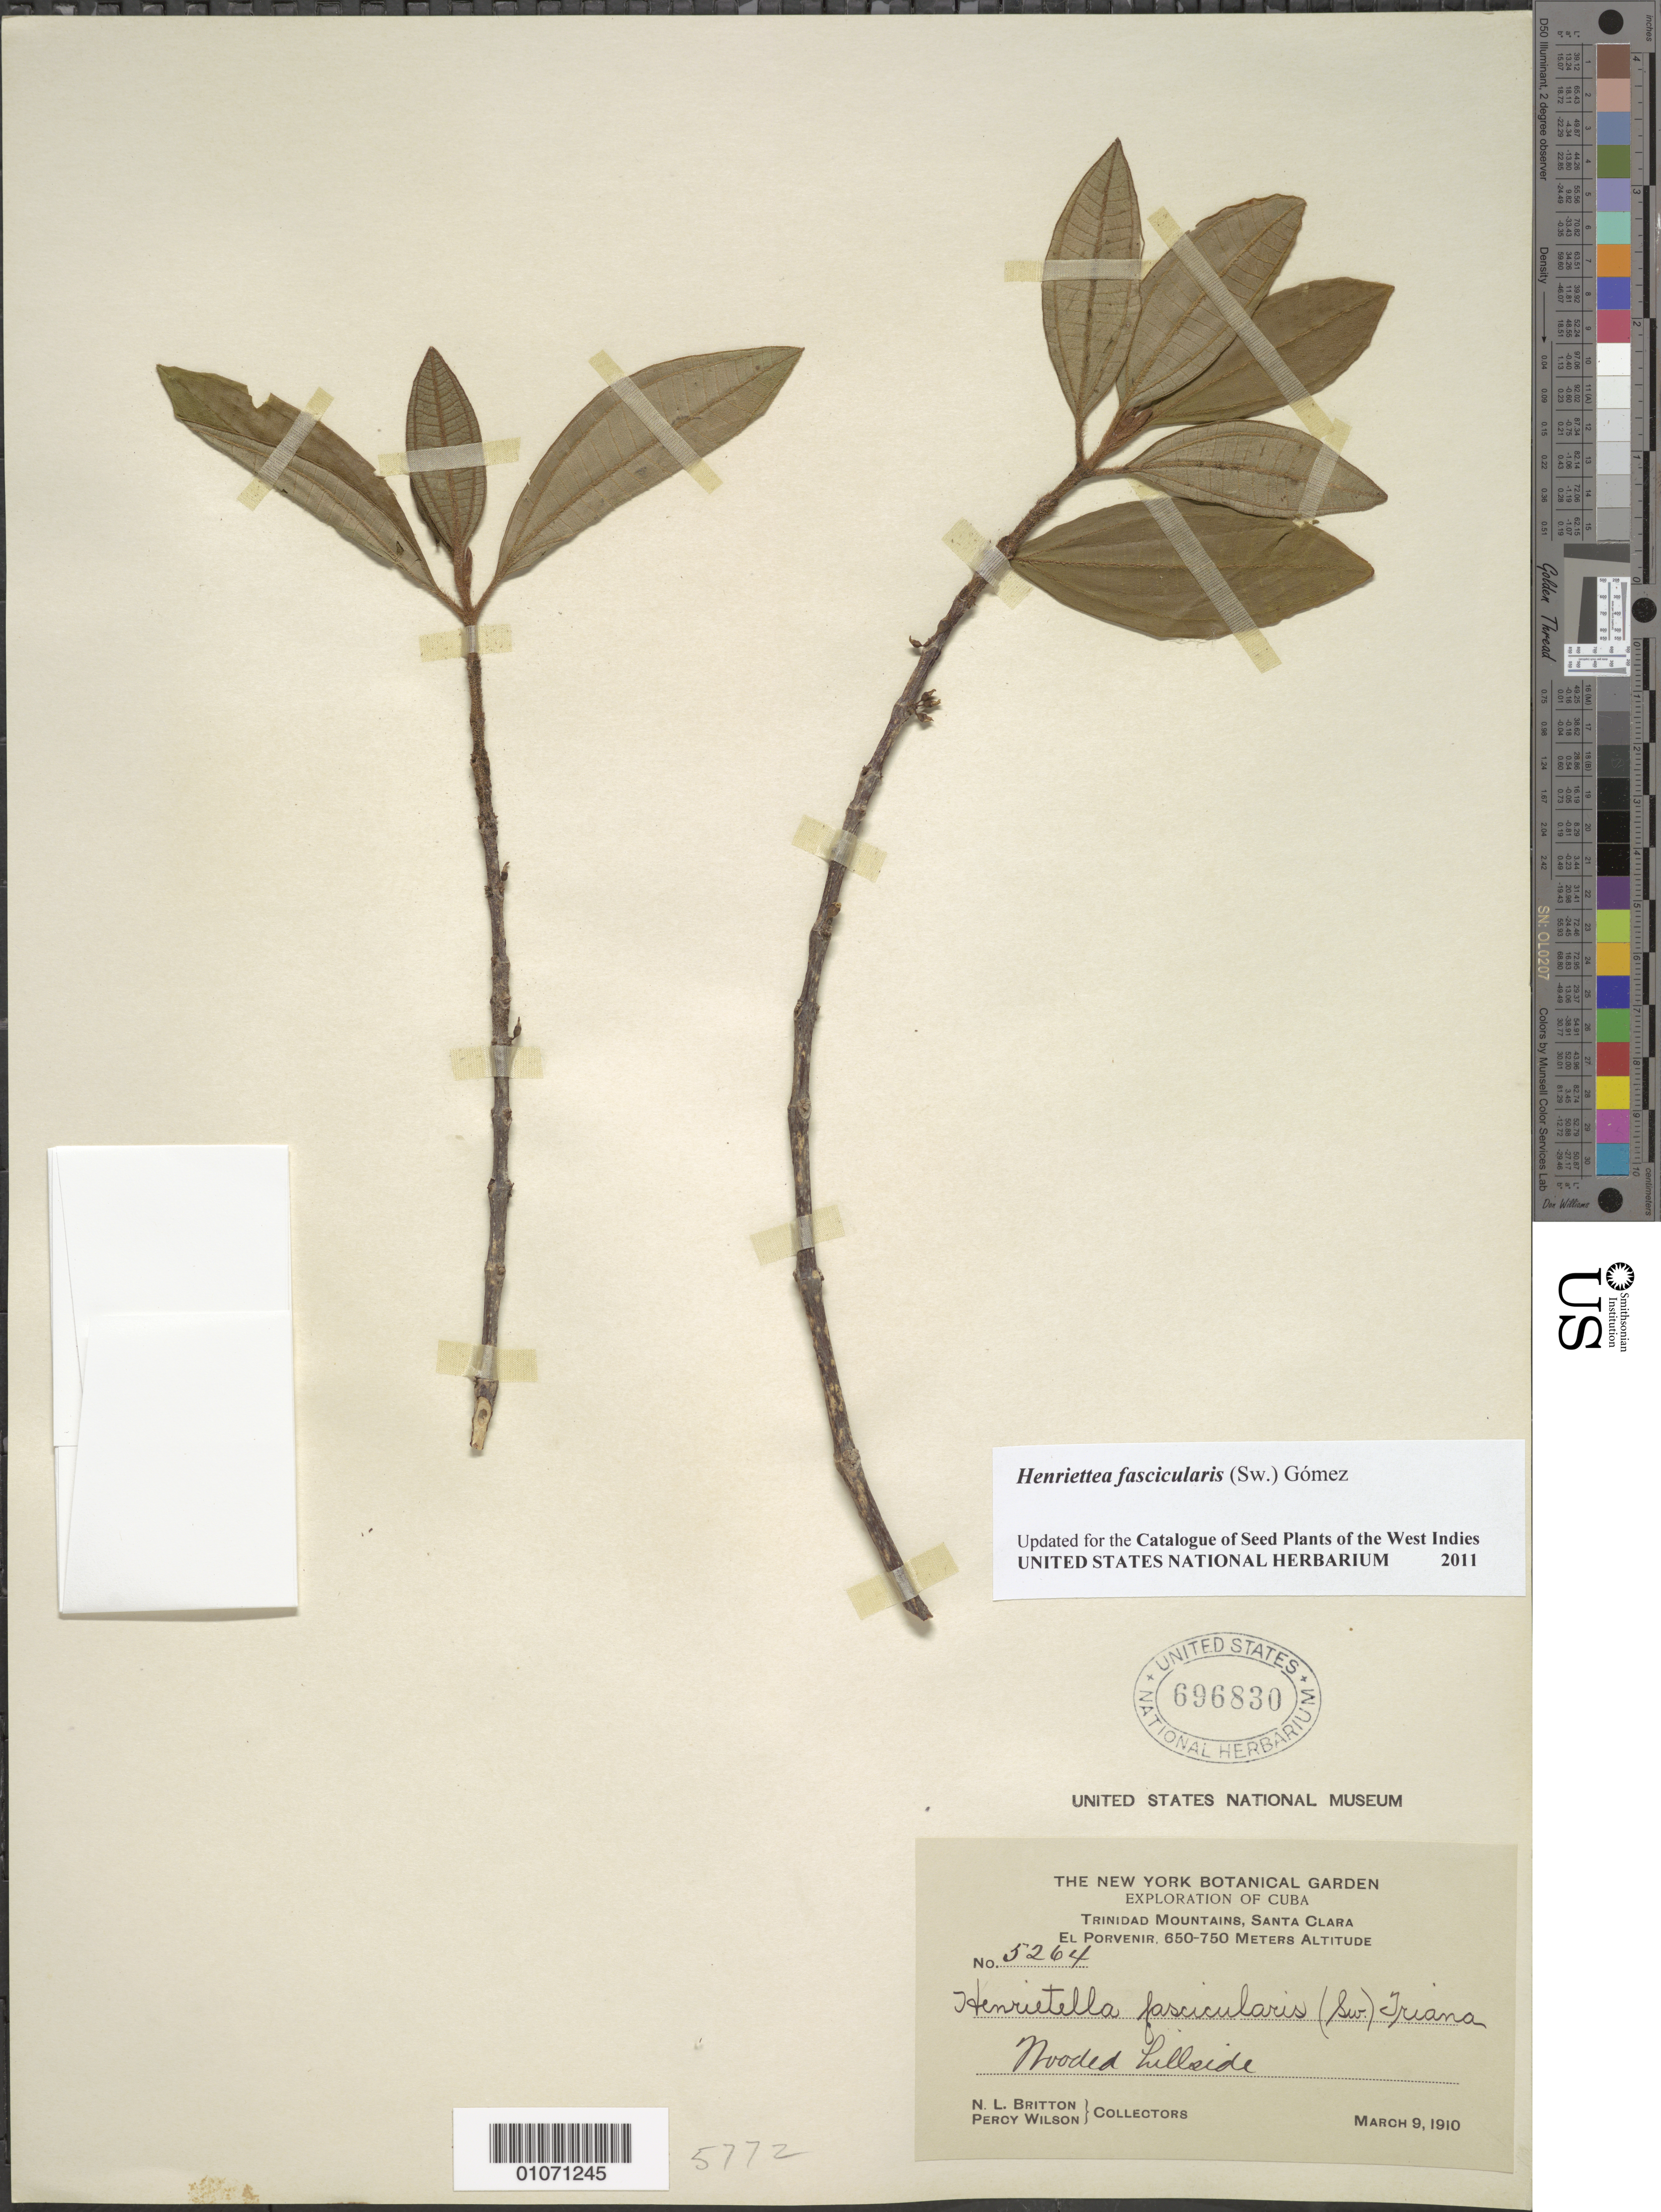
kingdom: Plantae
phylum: Tracheophyta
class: Magnoliopsida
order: Myrtales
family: Melastomataceae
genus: Henriettea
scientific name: Henriettea fascicularis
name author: (Sw.) M. Gómez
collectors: N. Britton & P. Wilson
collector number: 5264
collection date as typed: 09 Mar 1910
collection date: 1910-03-09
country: Cuba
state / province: Santa Clara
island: Cuba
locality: Trinidad Mountains, El Porvenir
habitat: Wooded hillside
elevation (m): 650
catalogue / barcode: US 696830